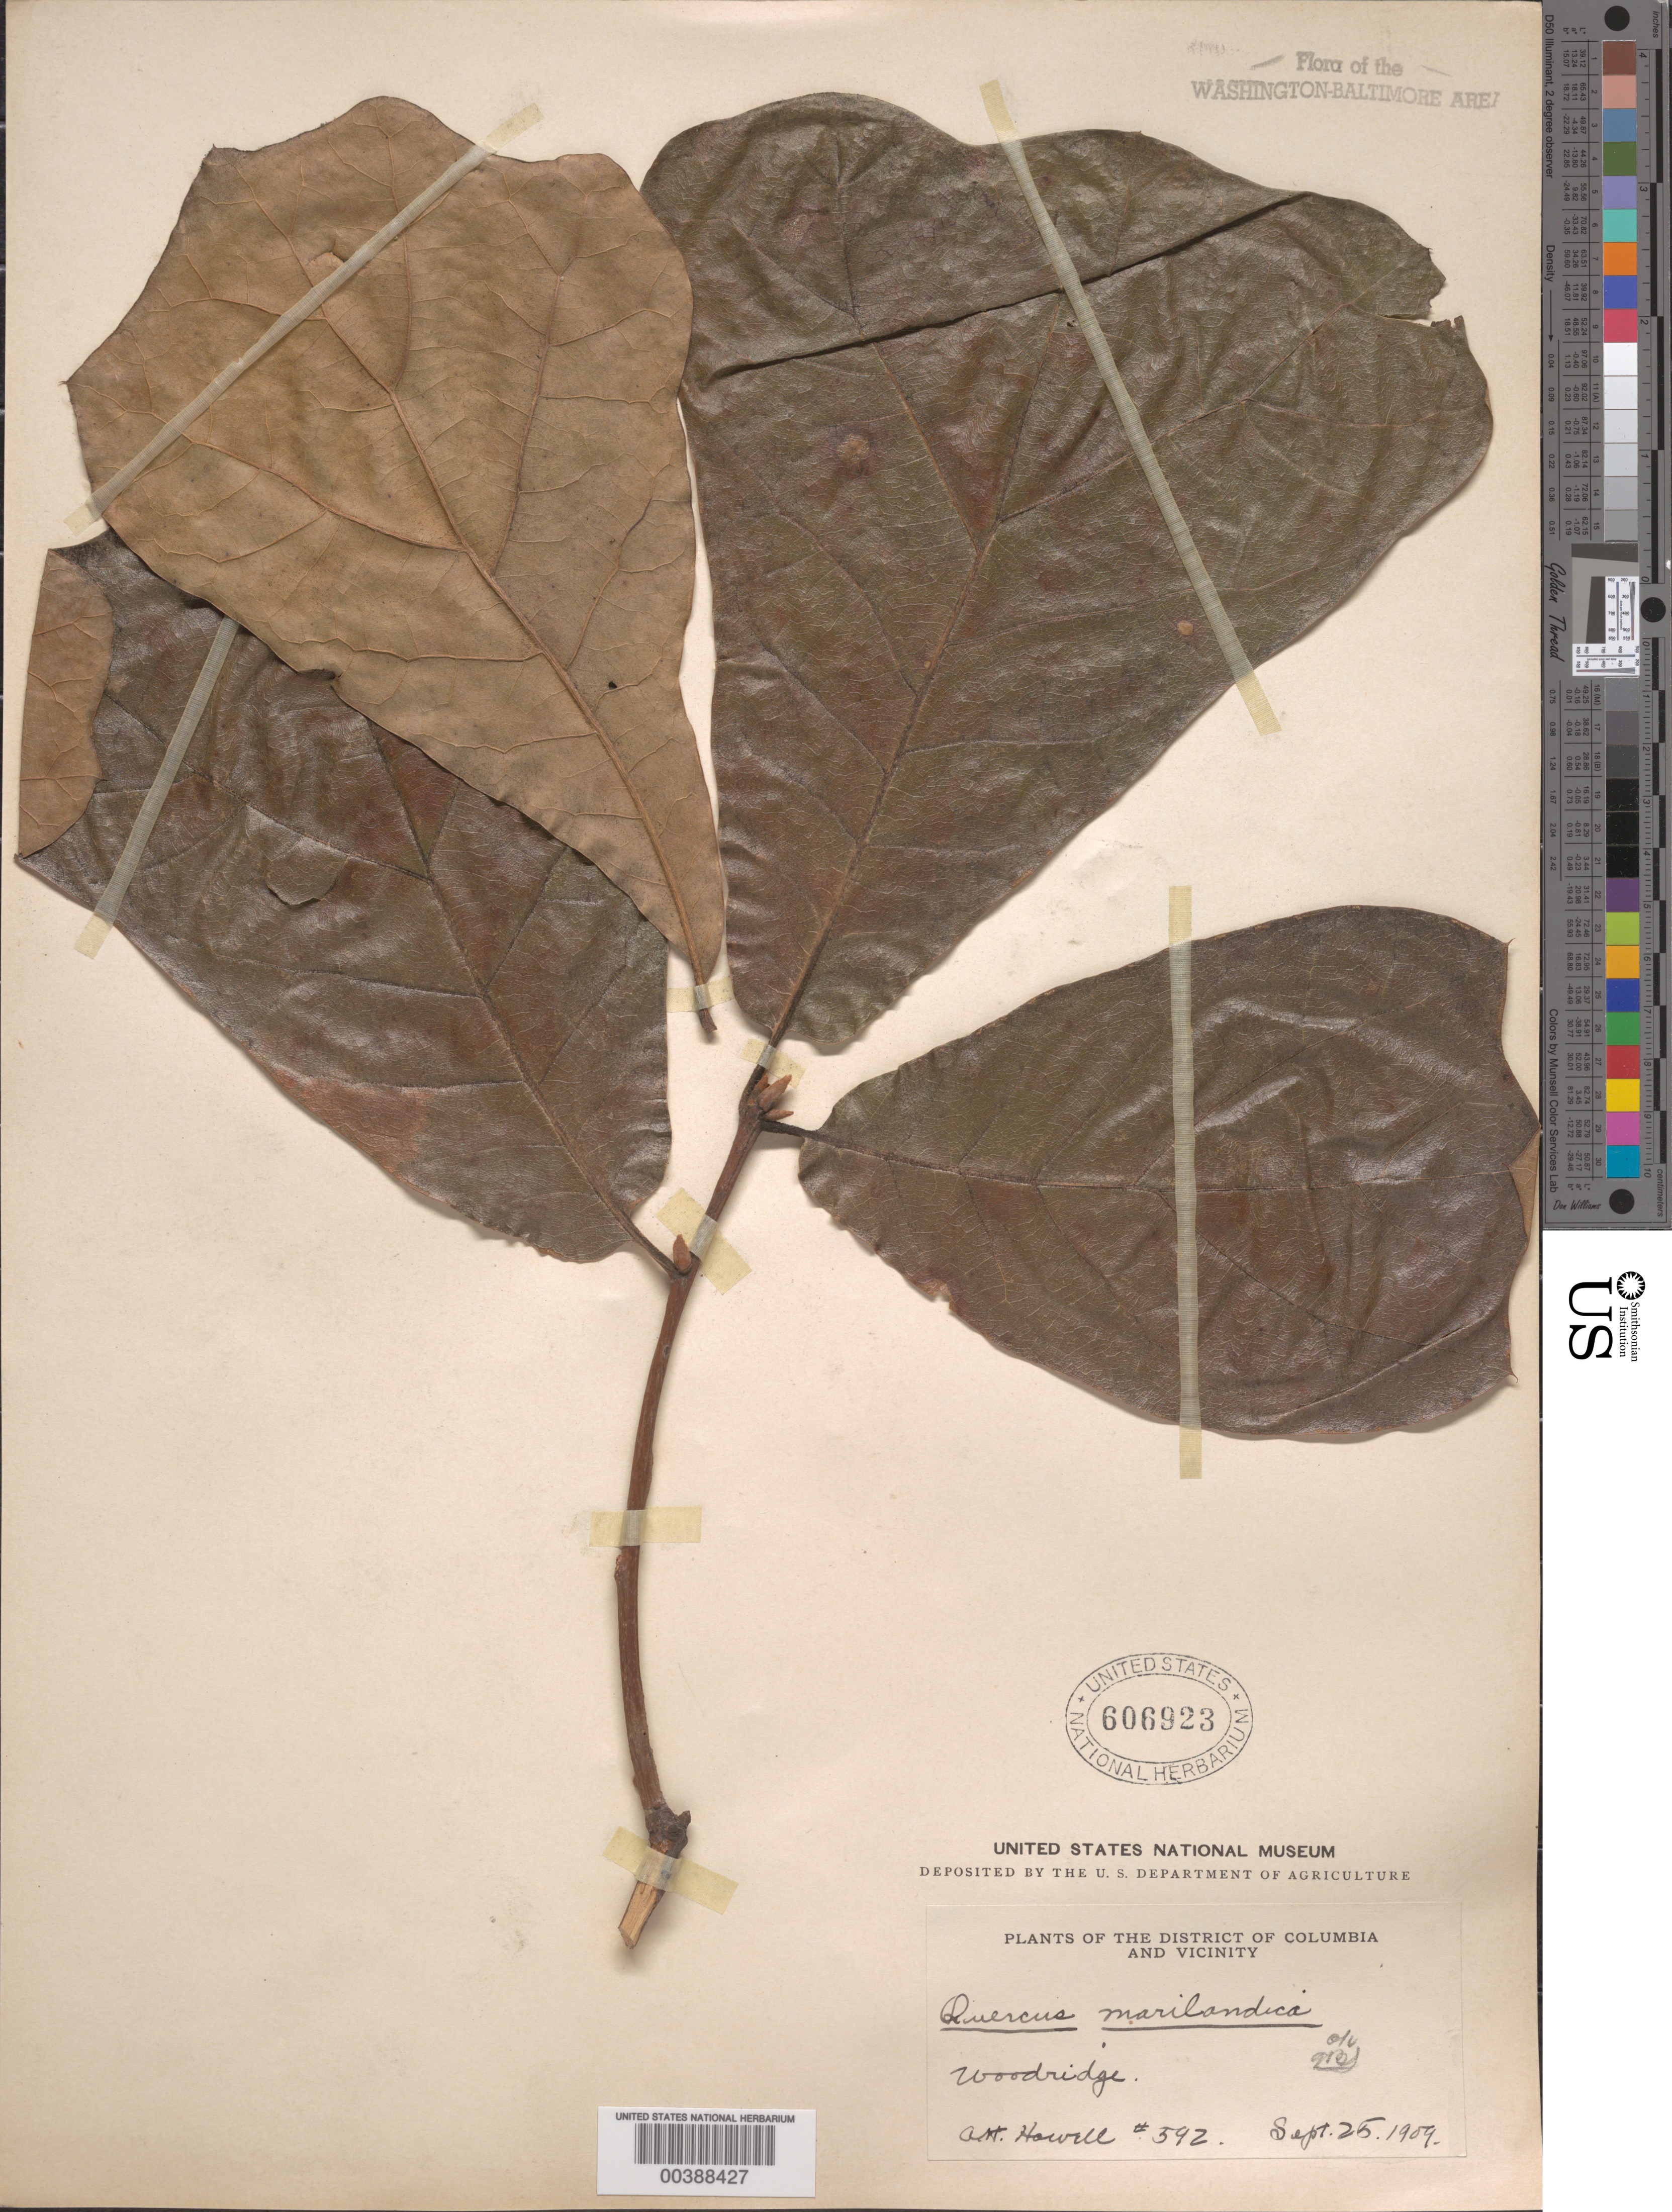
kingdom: Plantae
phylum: Tracheophyta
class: Magnoliopsida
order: Fagales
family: Fagaceae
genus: Quercus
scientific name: Quercus marilandica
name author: (L.) Münchh.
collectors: A. H. Howell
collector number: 592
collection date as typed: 25 Sep 1909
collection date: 1909-09-25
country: United States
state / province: Virginia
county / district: Prince William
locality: Woodbridge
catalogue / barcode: US 606923